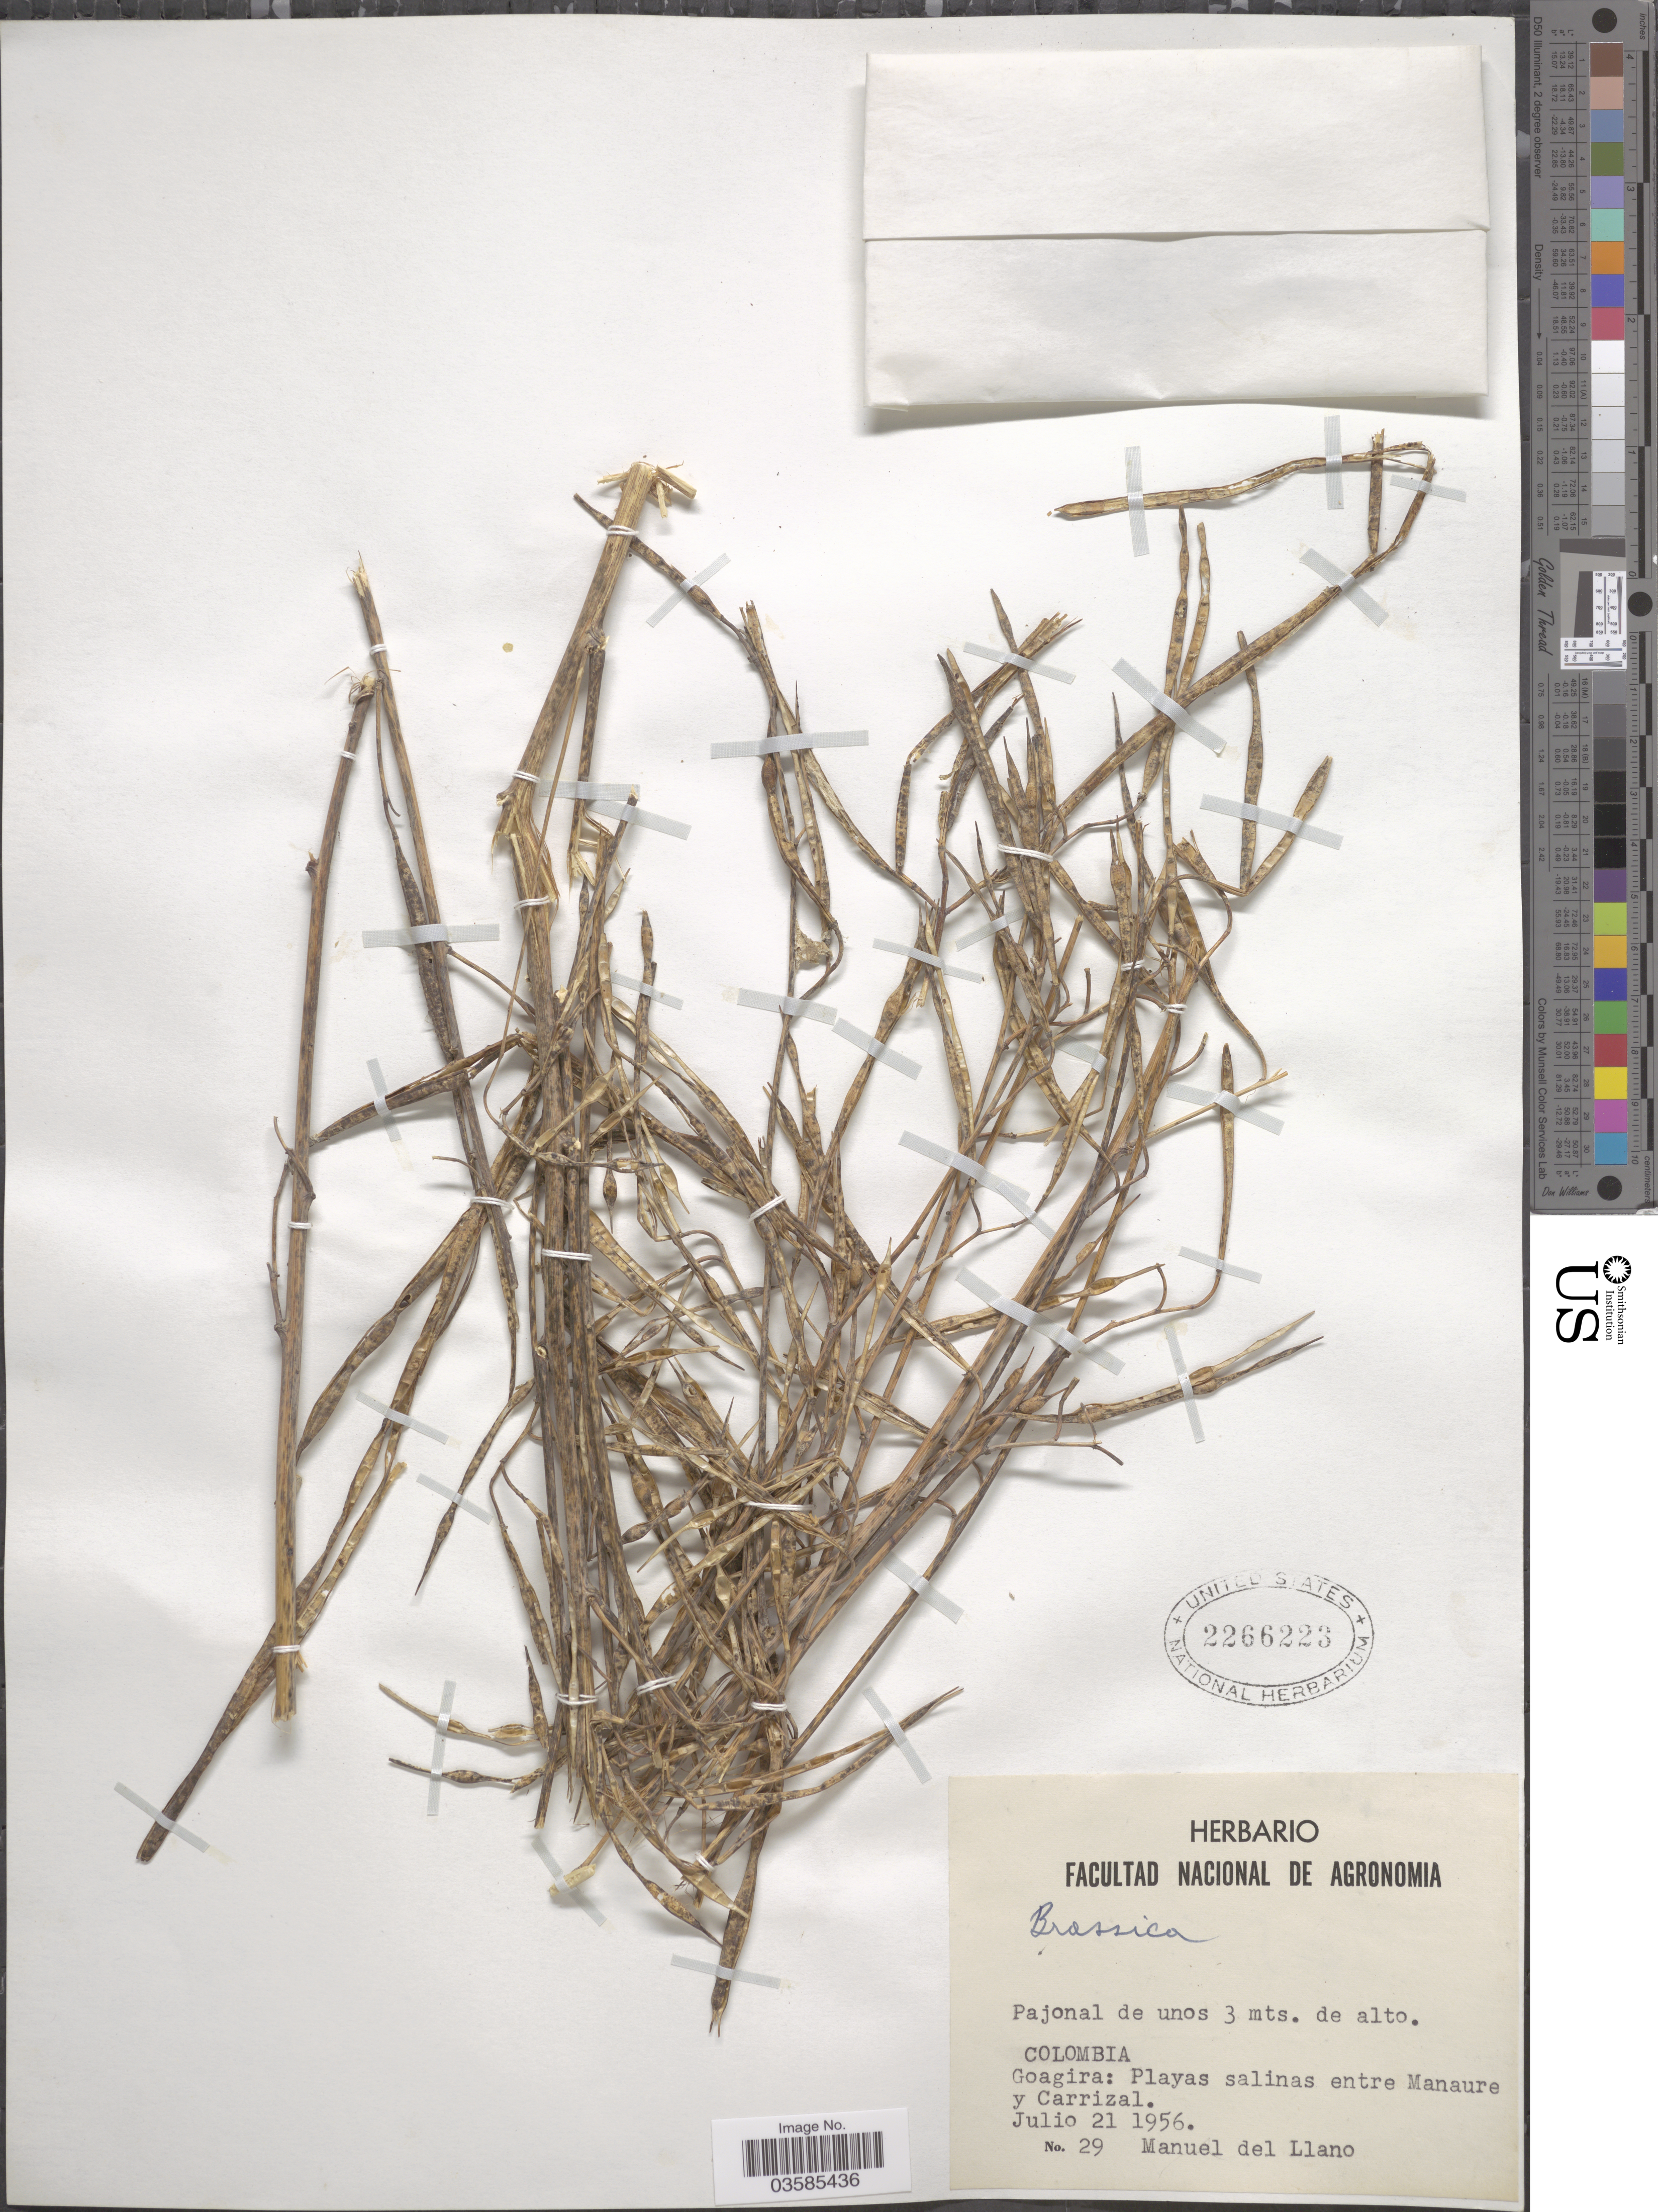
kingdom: Plantae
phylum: Tracheophyta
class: Magnoliopsida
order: Brassicales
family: Brassicaceae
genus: Brassica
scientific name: Brassica campestris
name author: L.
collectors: M. d. Llano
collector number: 29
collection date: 1956-07-21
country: Colombia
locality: Goagira: Playas salinas enre Manaure y Carrizal.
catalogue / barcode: US 2266223